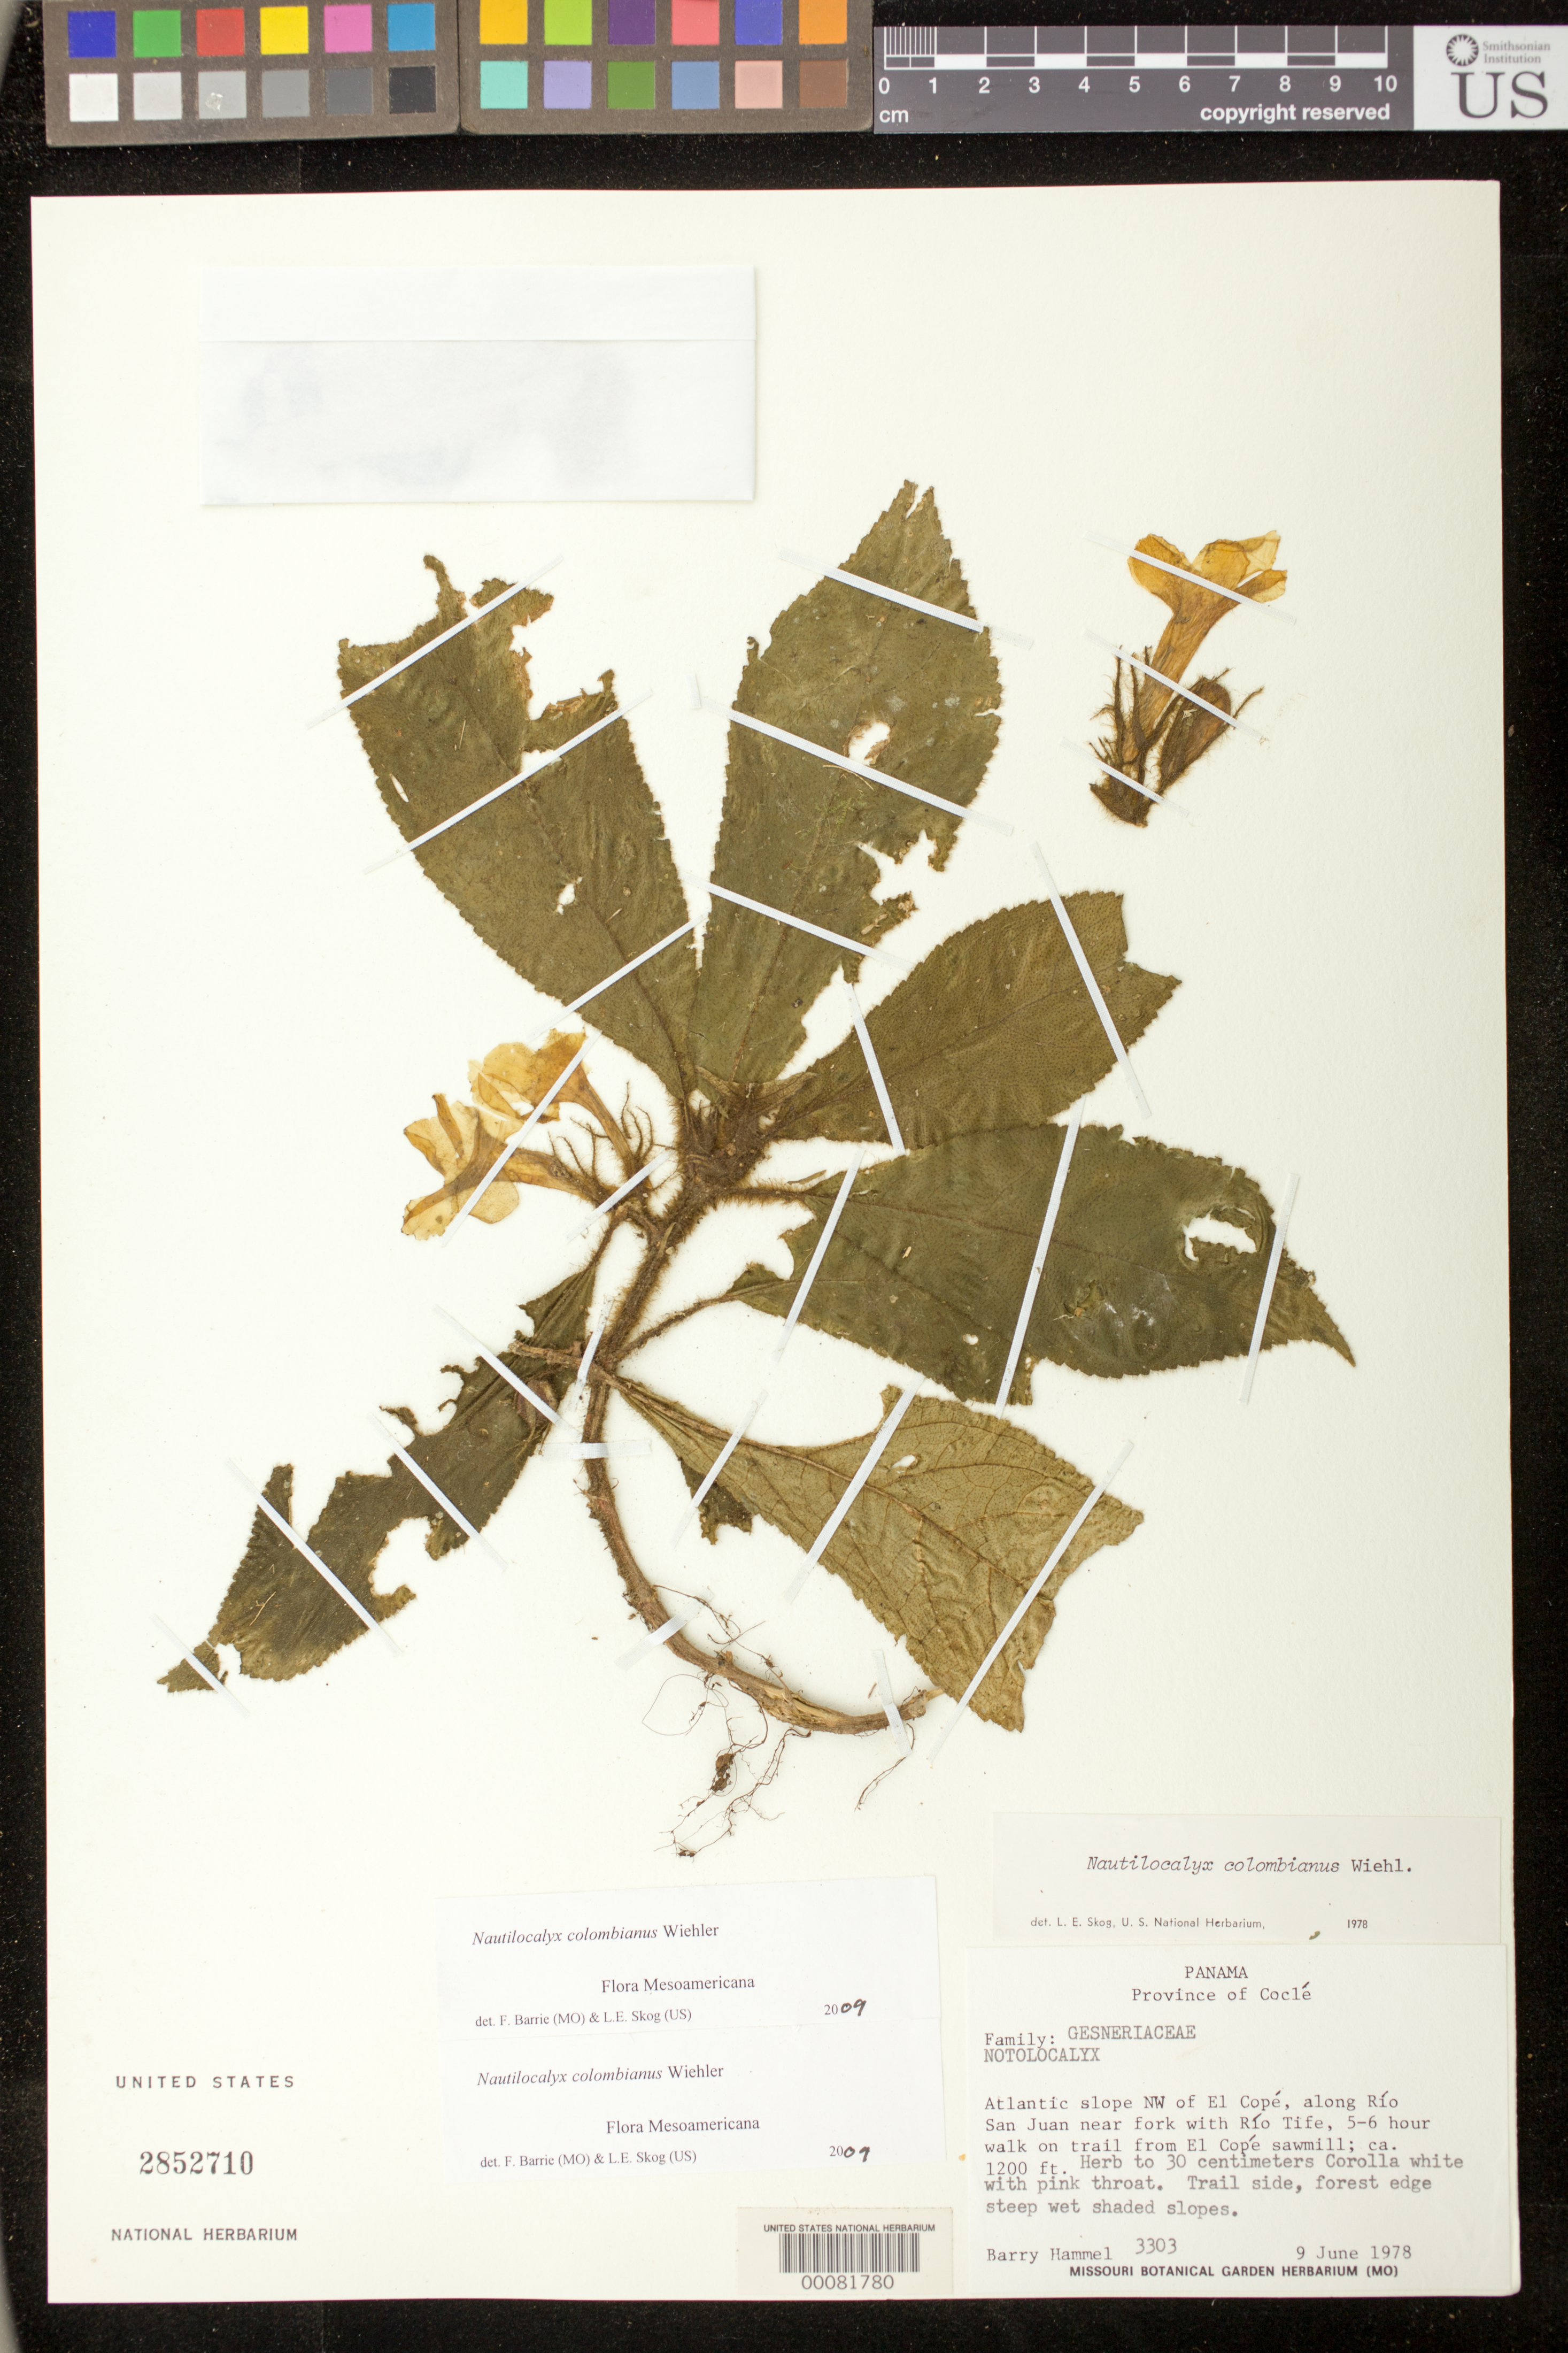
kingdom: Plantae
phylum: Tracheophyta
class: Magnoliopsida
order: Lamiales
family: Gesneriaceae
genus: Nautilocalyx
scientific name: Nautilocalyx colombianus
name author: Wiehler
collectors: B. Hammel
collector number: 3303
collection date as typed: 09 Jun 1978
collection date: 1978-06-09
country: Panama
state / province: Coclé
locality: Atlantic slope NW of El Cope, along Rio San Juan near fork with Rio Tife, 5-6 hour walk on trail from El Cope sawmill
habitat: Trail side, forest edge steep wet shaded slopes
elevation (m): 366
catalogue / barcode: US 2852710